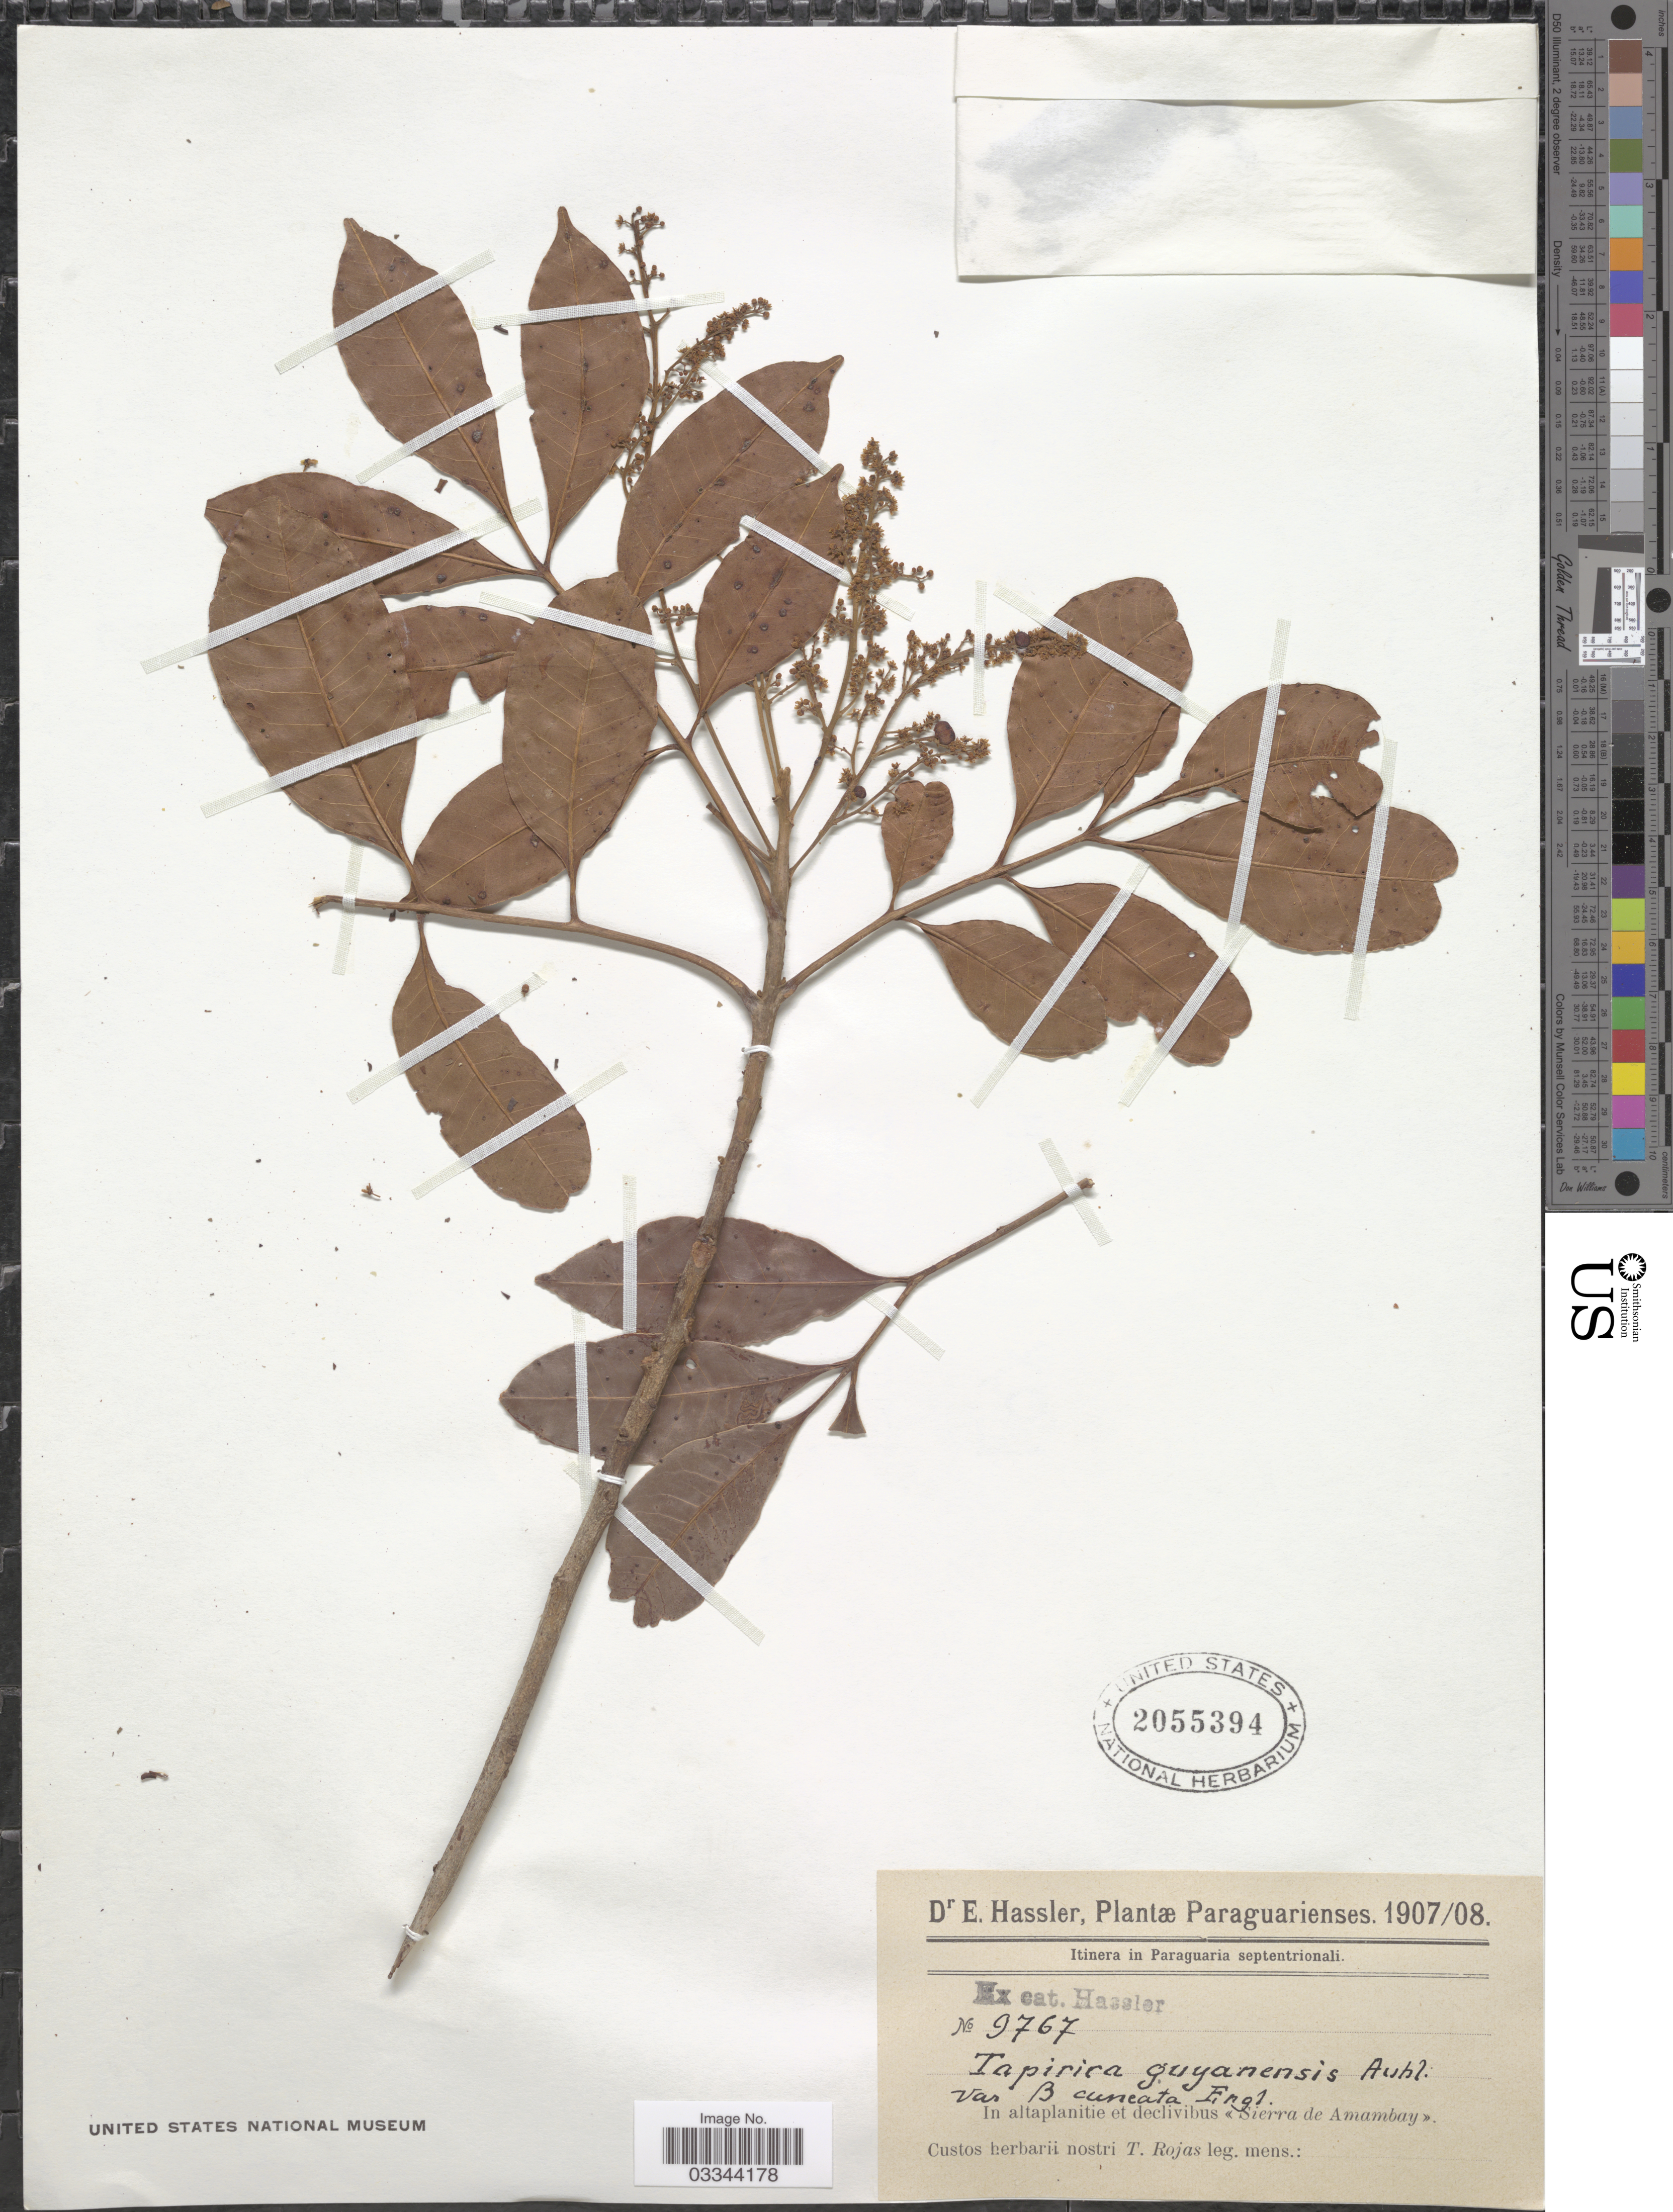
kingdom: Plantae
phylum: Tracheophyta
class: Magnoliopsida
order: Sapindales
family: Anacardiaceae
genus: Tapirira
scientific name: Tapirira guianensis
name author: Aubl.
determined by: Mitchell, John D.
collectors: T. Rojas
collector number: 9767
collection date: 1907/1908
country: Paraguay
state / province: Amambay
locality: Paraguaria septentrionali. In altaplanitie et declivibus <<Sierra de Amambay>>.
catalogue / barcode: US 2055394